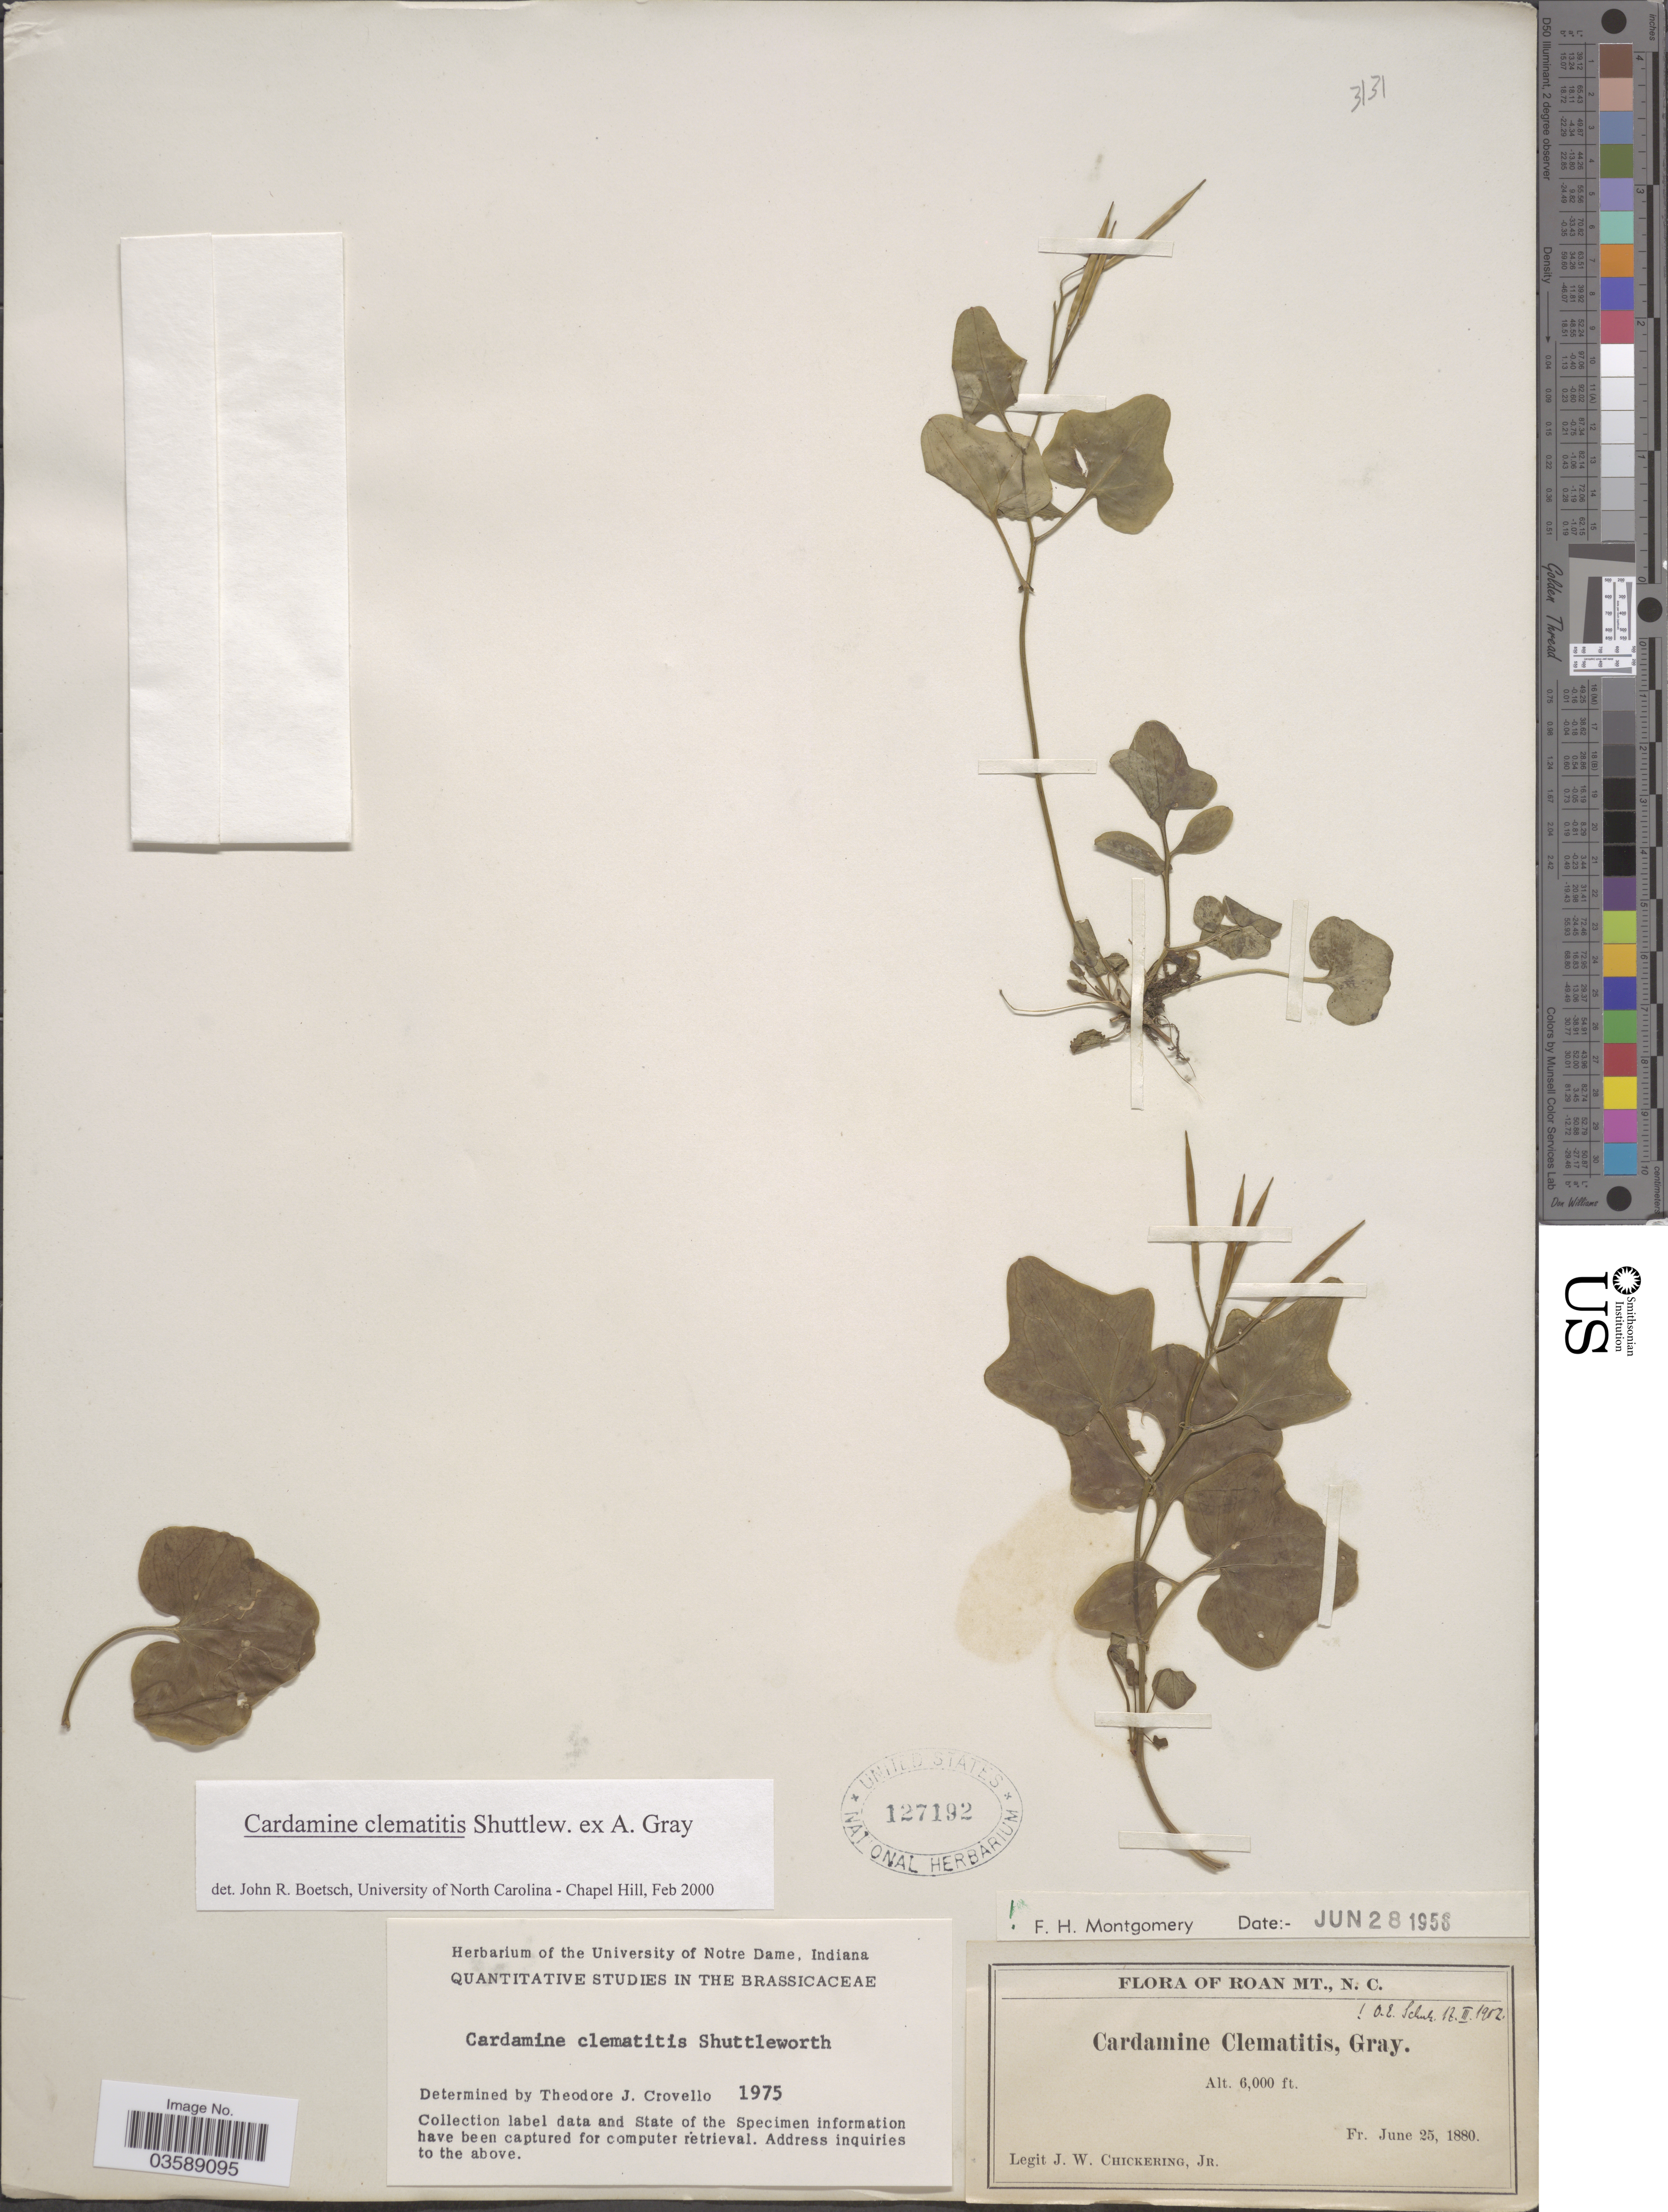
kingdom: Plantae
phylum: Tracheophyta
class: Magnoliopsida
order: Brassicales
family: Brassicaceae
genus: Cardamine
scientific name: Cardamine clematitis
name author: Shuttlew. ex S. Watson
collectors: J. W. Chickering Jr.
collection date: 1880-06-25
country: United States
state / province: North Carolina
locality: Roan Mt.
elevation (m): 1829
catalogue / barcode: US 127192